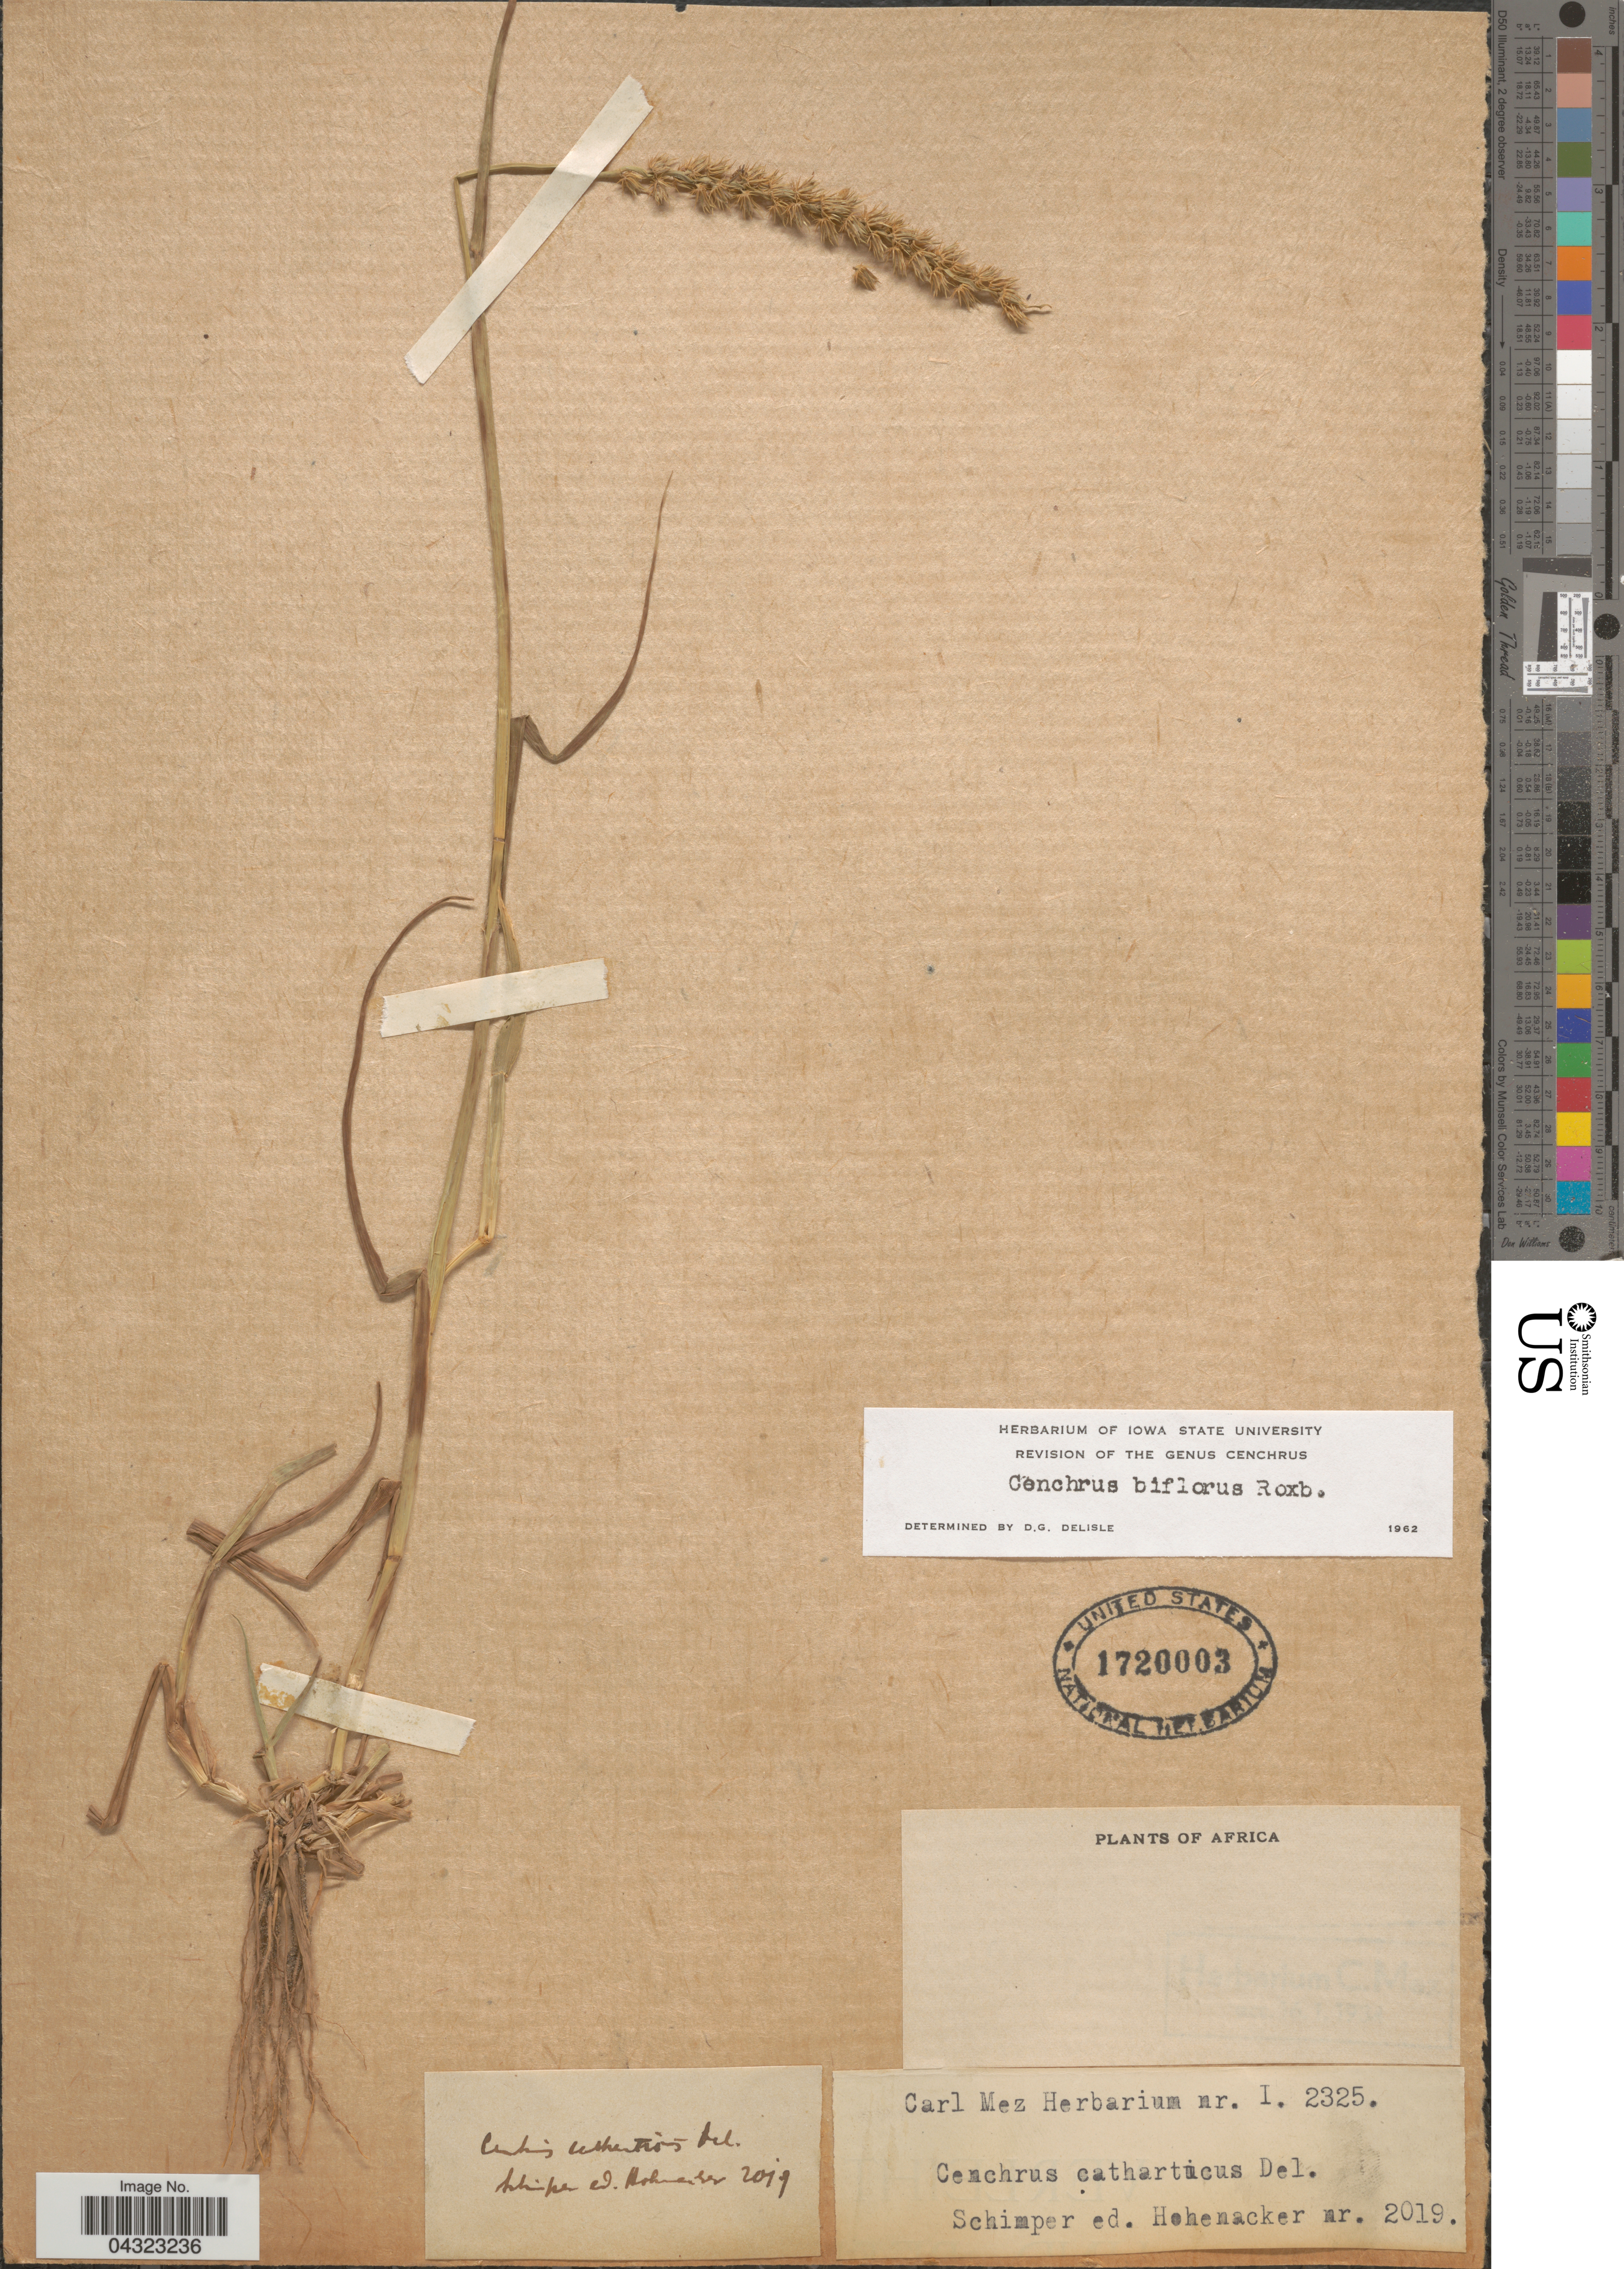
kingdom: Plantae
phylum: Tracheophyta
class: Liliopsida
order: Poales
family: Poaceae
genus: Cenchrus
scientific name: Cenchrus biflorus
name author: Roxb.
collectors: -. Schimper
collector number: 2019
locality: Africa.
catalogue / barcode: US 1720003